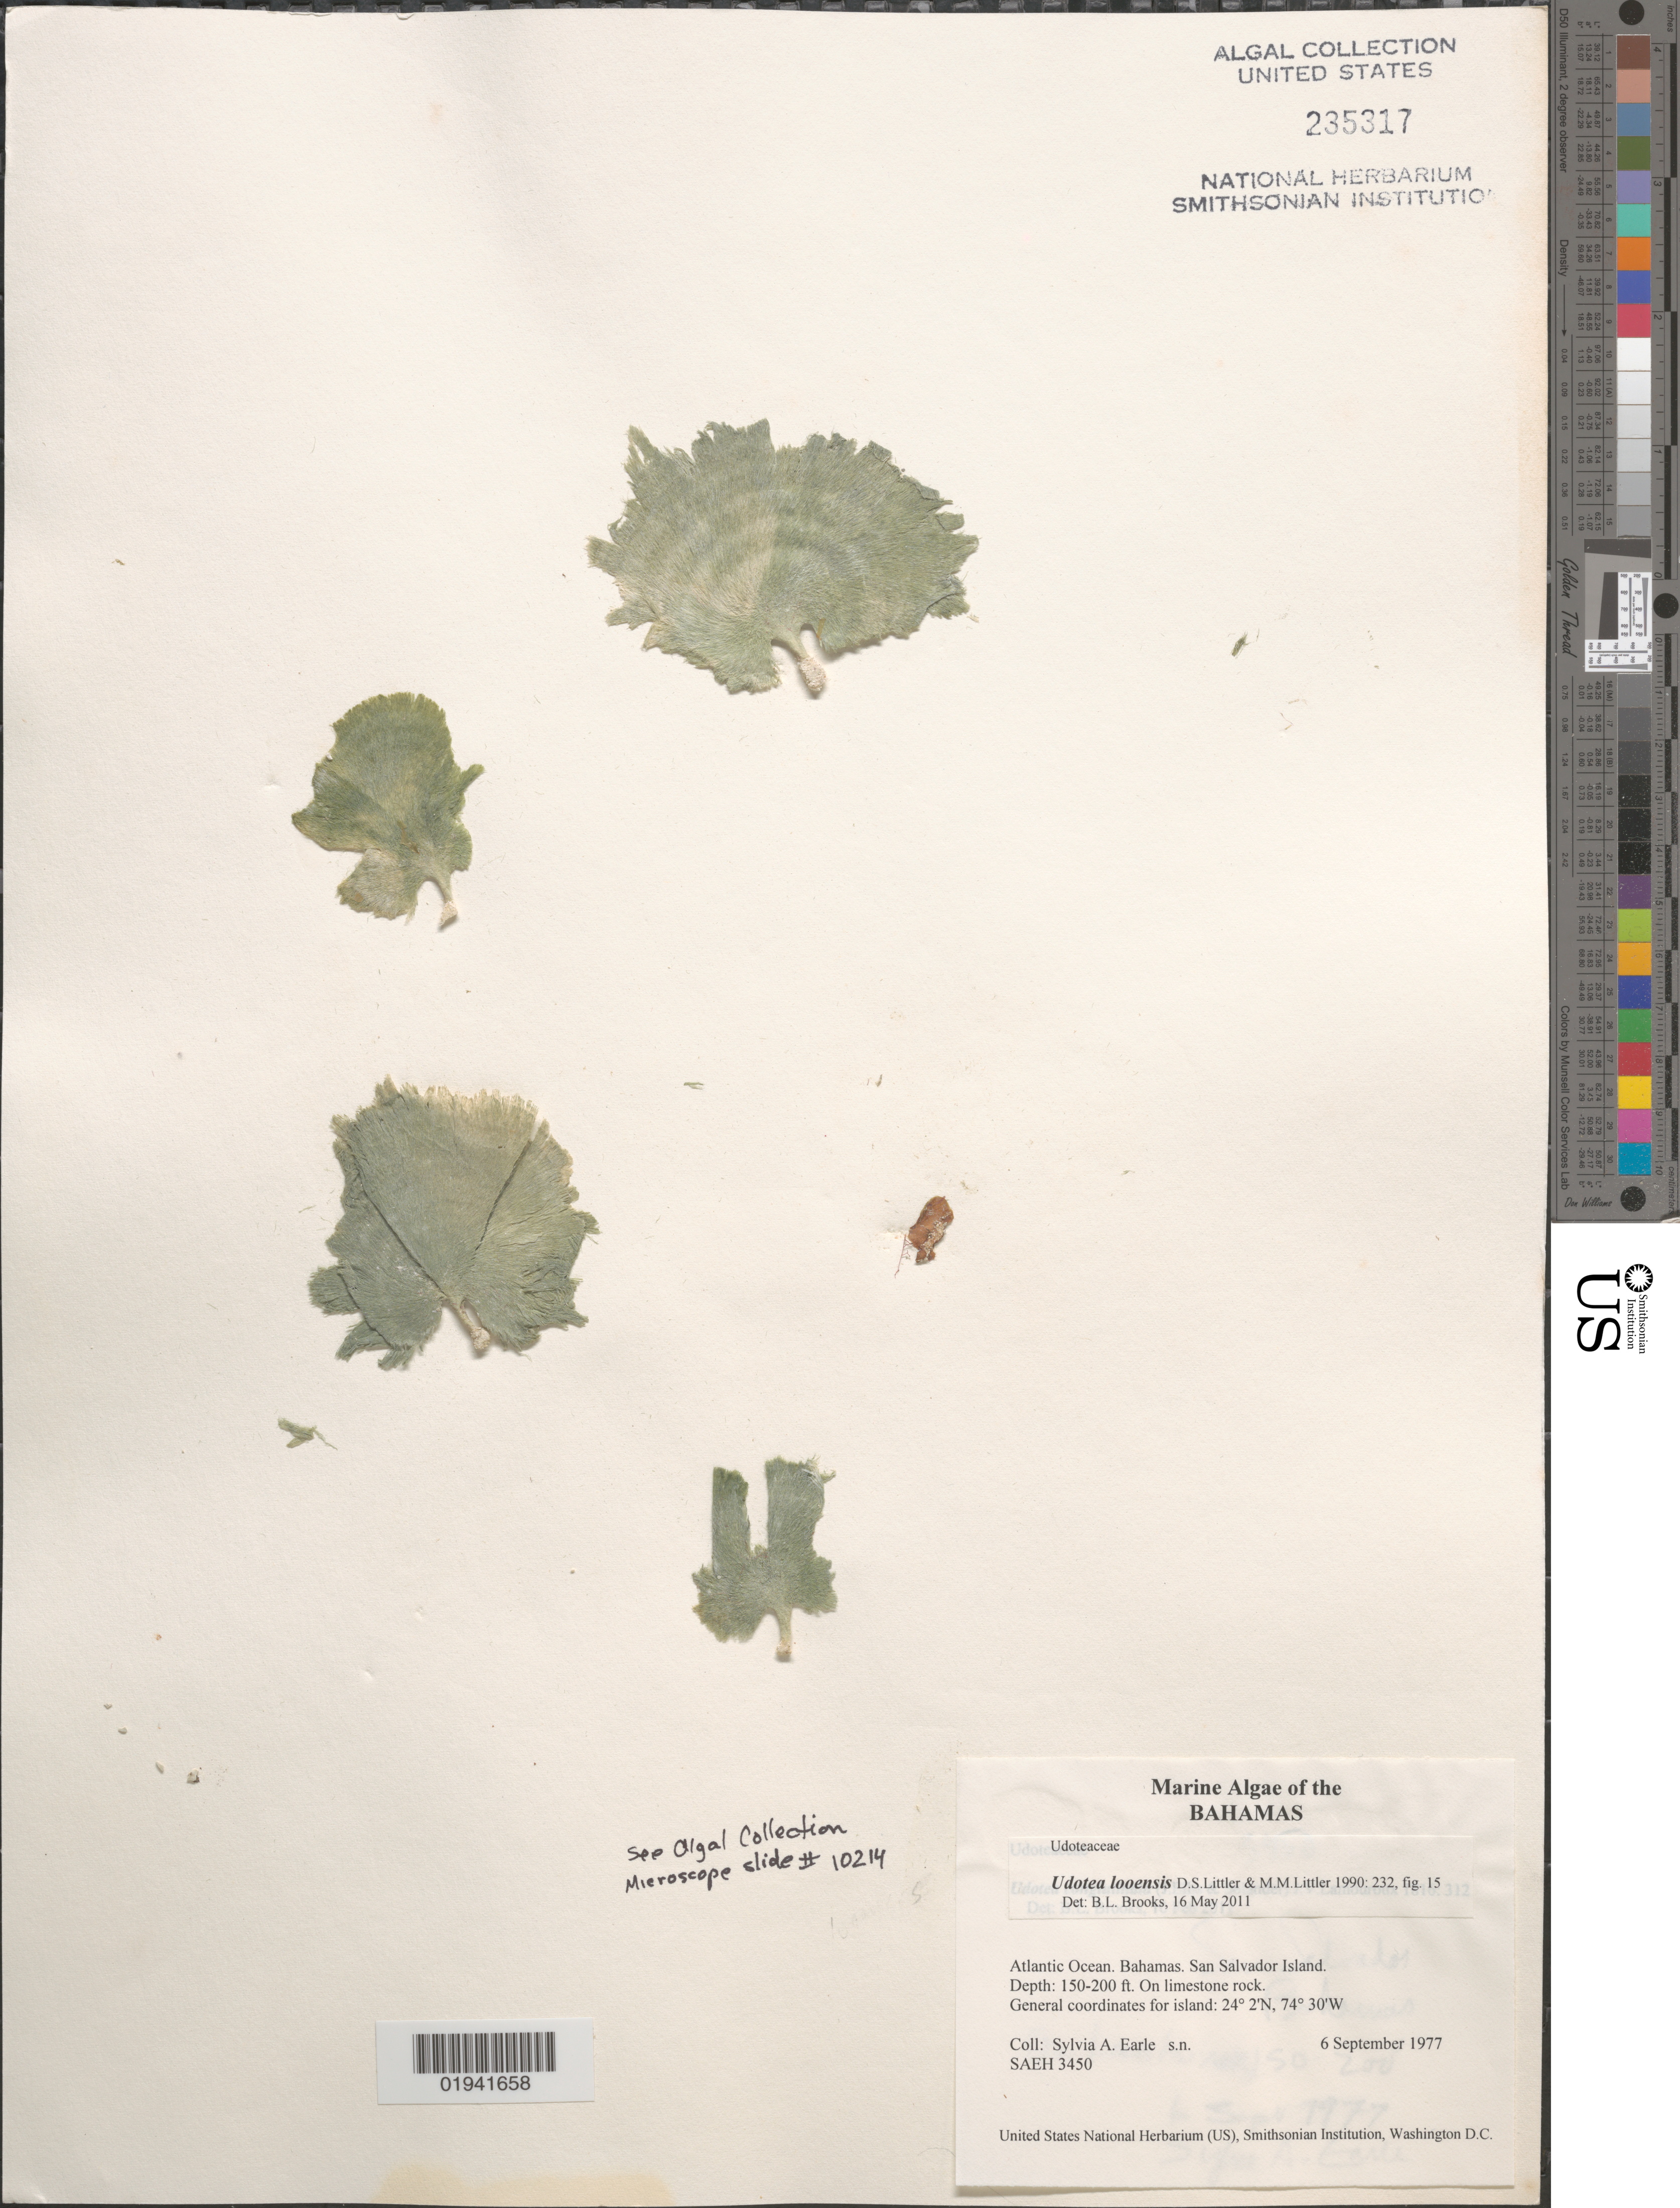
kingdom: Plantae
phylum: Chlorophyta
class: Ulvophyceae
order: Bryopsidales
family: Udoteaceae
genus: Udotea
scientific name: Udotea looensis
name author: D.S. Littler & Littler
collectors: S. A. Earle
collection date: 1977-09-06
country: Bahamas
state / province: San Salvador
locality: Atlantic Ocean. San Salvador Island.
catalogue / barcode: US 235317